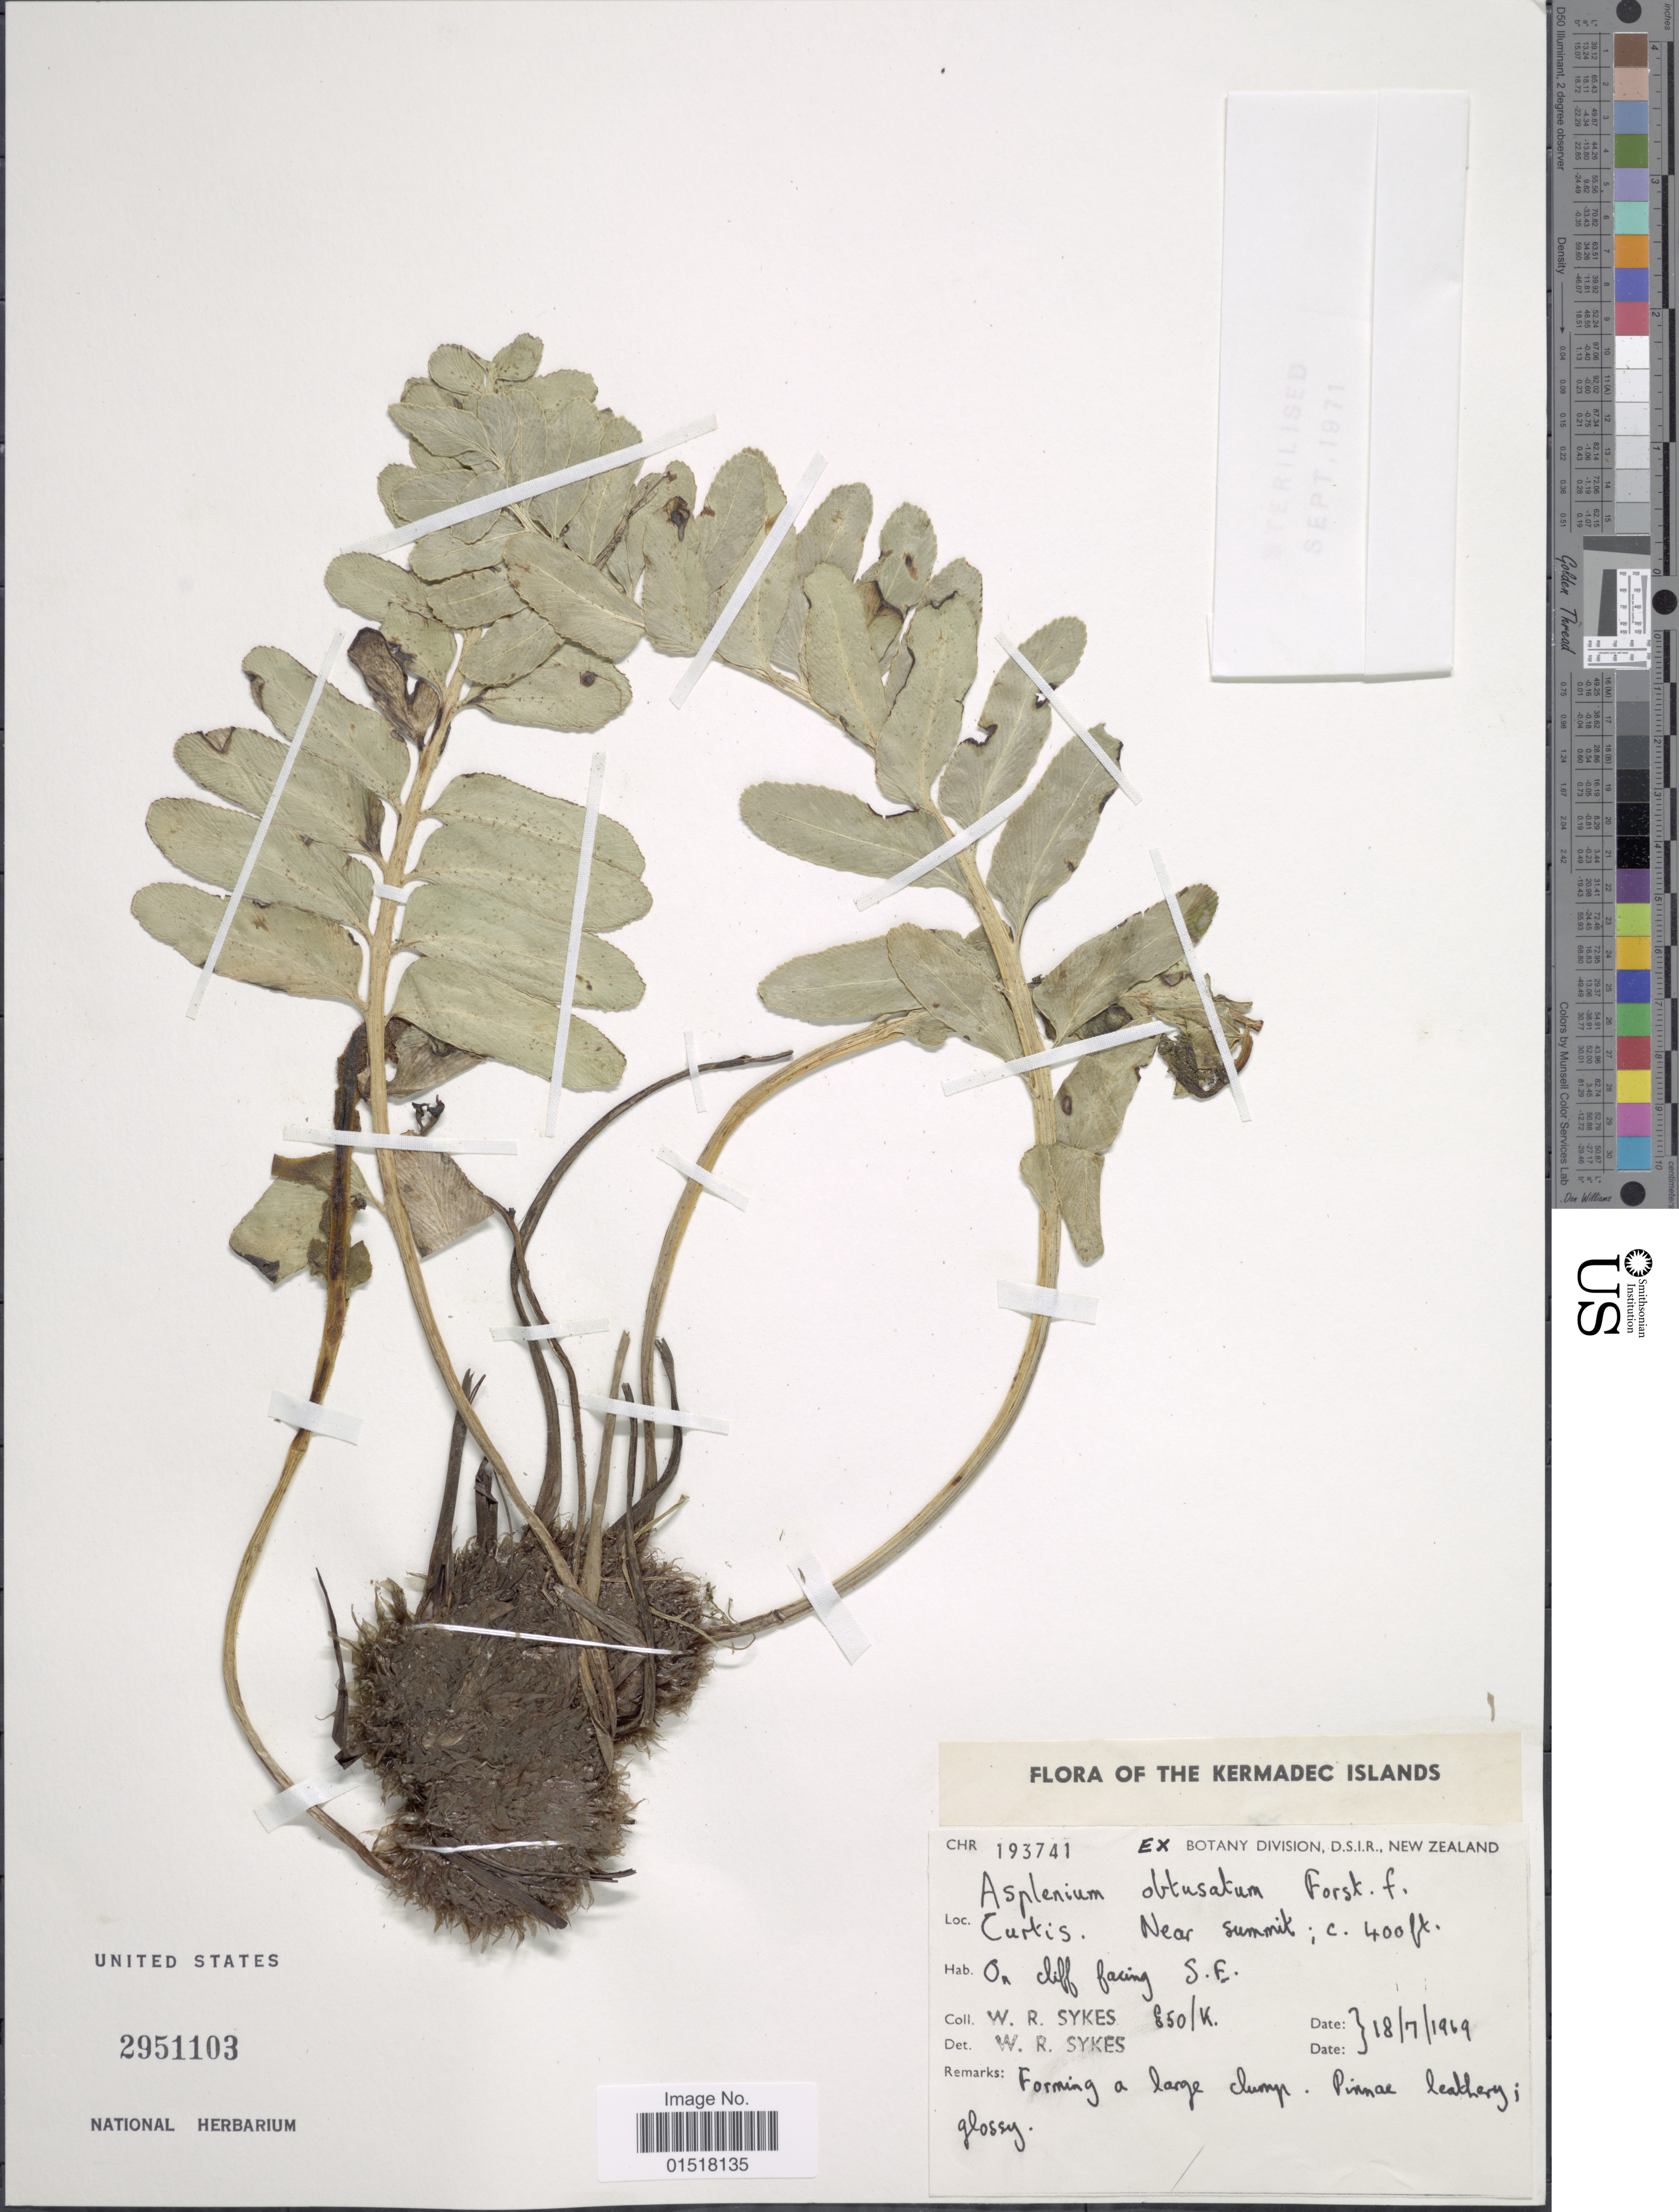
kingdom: Plantae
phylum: Tracheophyta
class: Polypodiopsida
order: Polypodiales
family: Aspleniaceae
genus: Asplenium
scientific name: Asplenium obtusatum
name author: G. Forst.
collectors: W. R. Sykes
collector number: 850/K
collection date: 1969-07-18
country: New Zealand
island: Curtis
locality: Kermadec Islands. Curtis. Near summit.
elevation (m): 122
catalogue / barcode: US 2951103